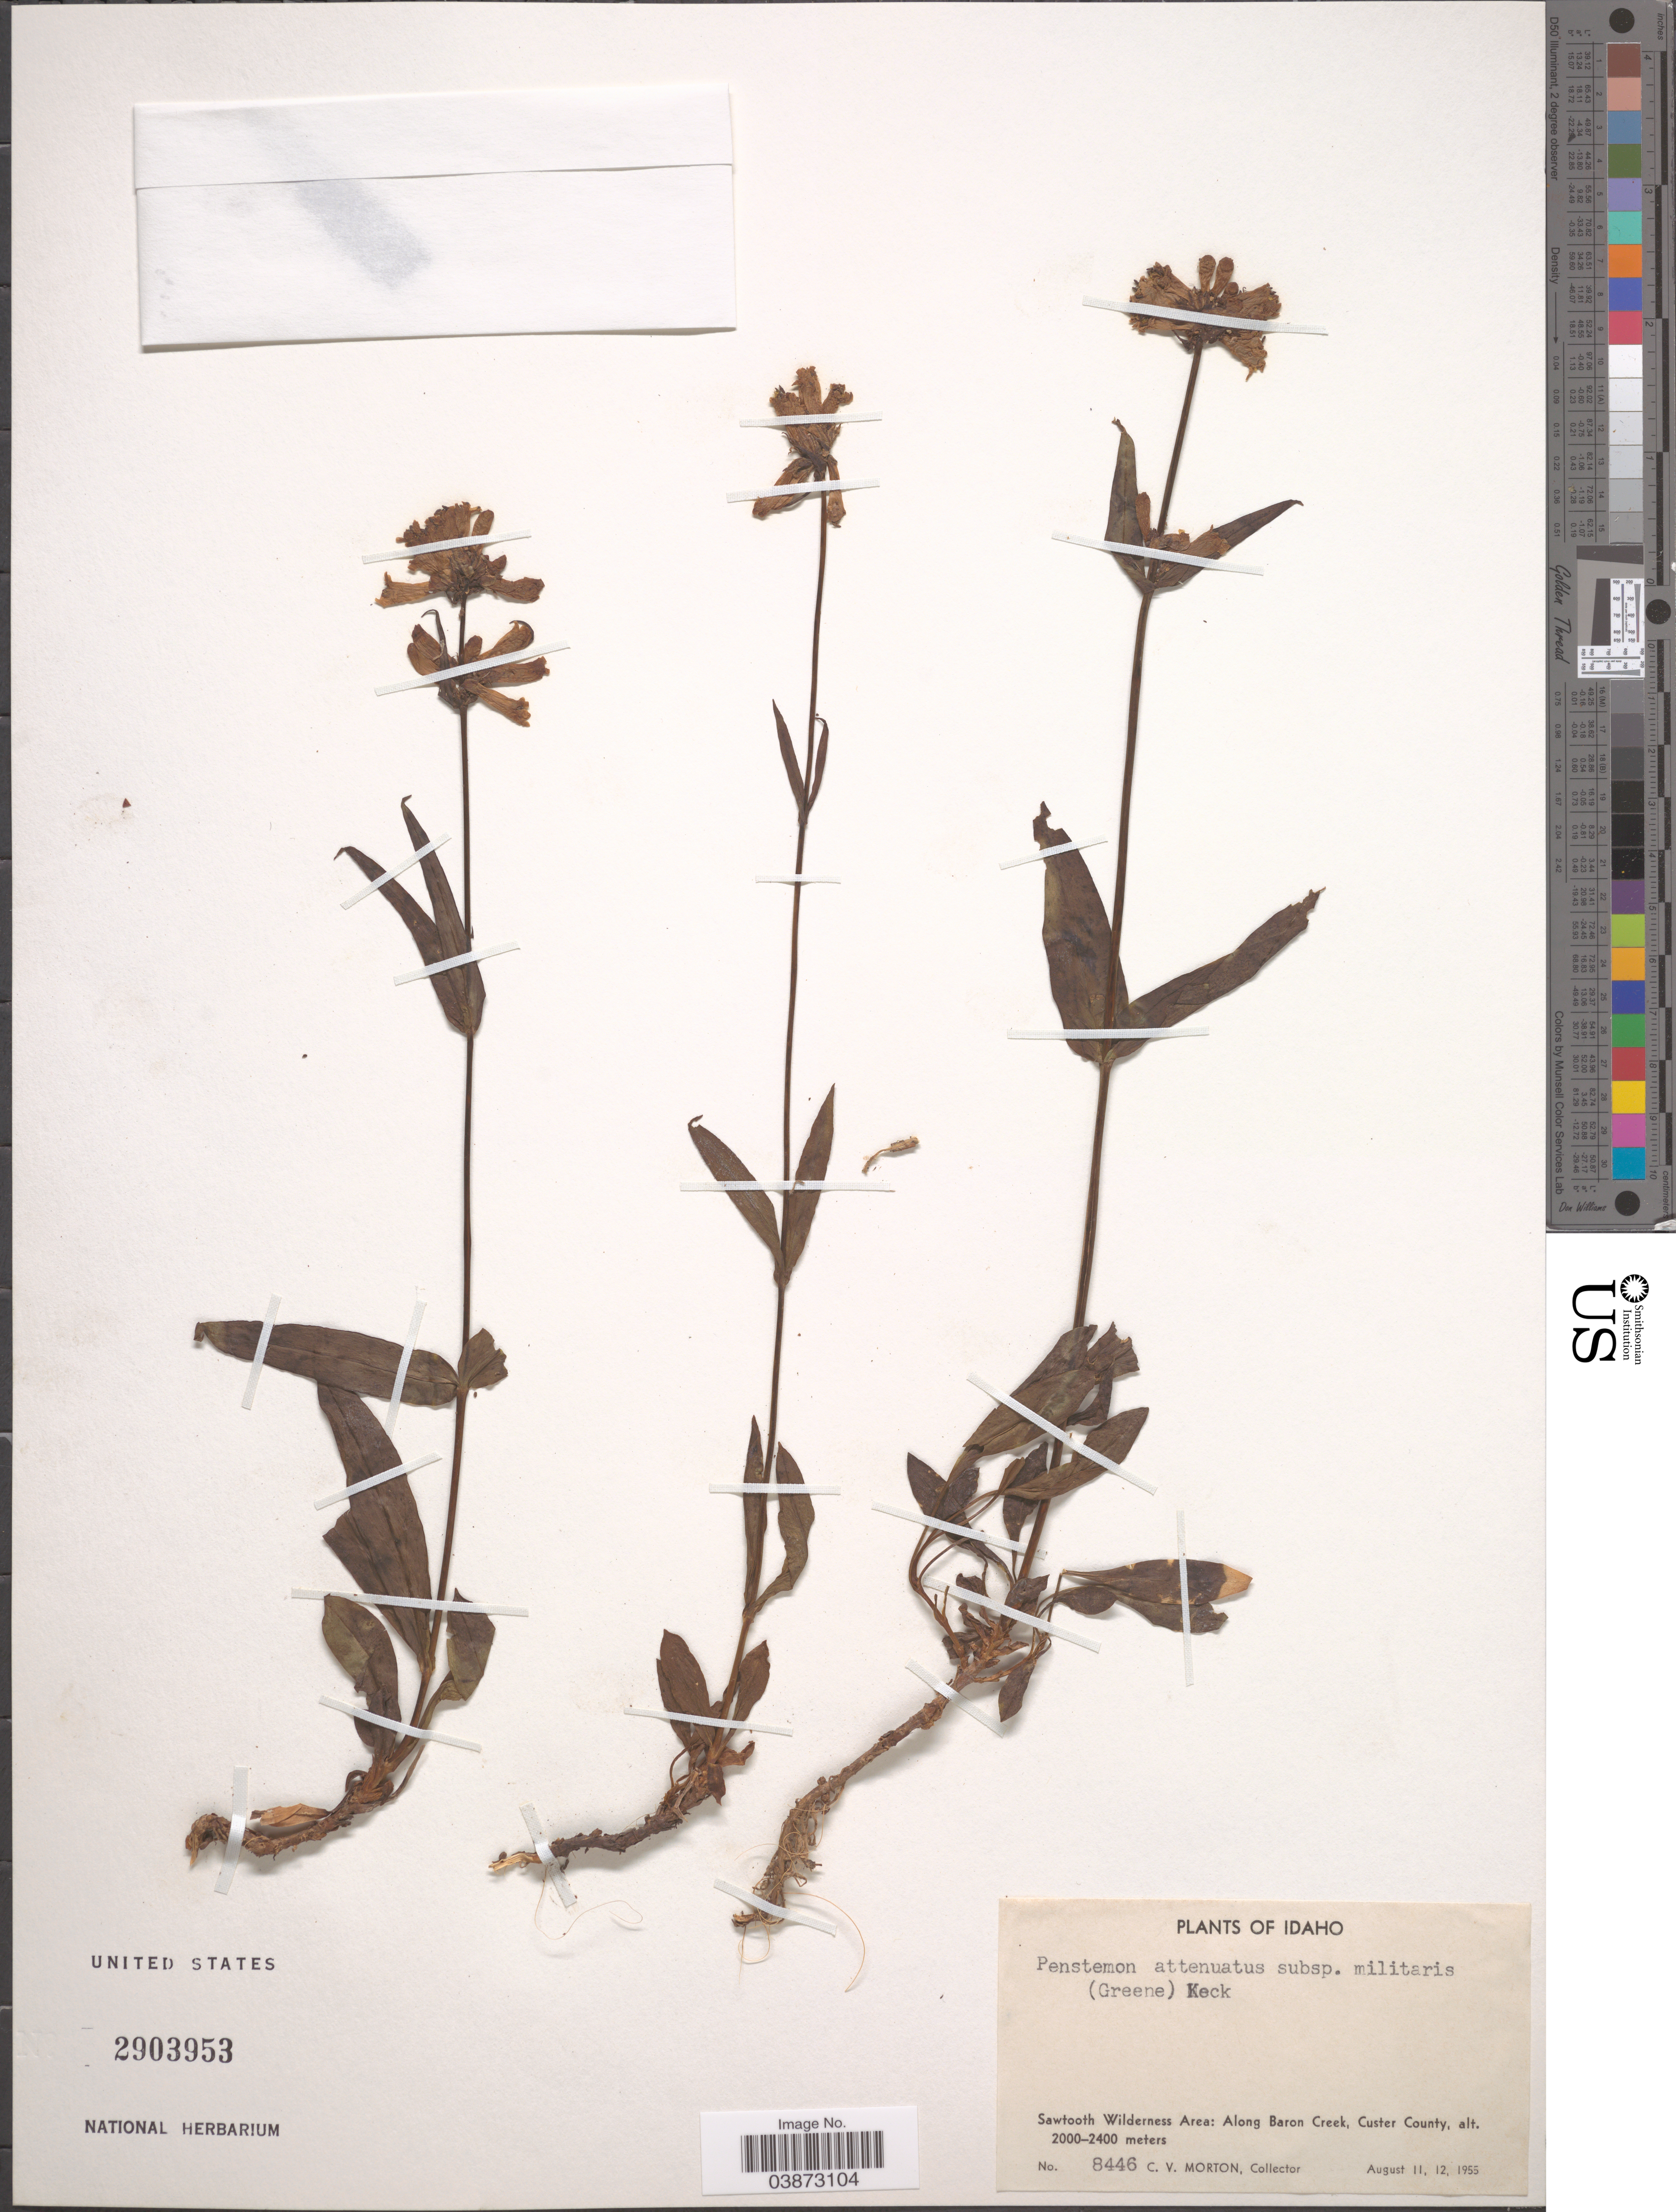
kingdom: Plantae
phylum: Tracheophyta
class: Magnoliopsida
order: Lamiales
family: Plantaginaceae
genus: Penstemon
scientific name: Penstemon attenuatus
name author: Douglas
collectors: C. V. Morton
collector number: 8446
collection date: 1955-08-11/1955-08-12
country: United States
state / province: Idaho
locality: Sawtooth Wilderness Area: Along Baron Creek, Custer County.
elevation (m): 2000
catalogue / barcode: US 2903953